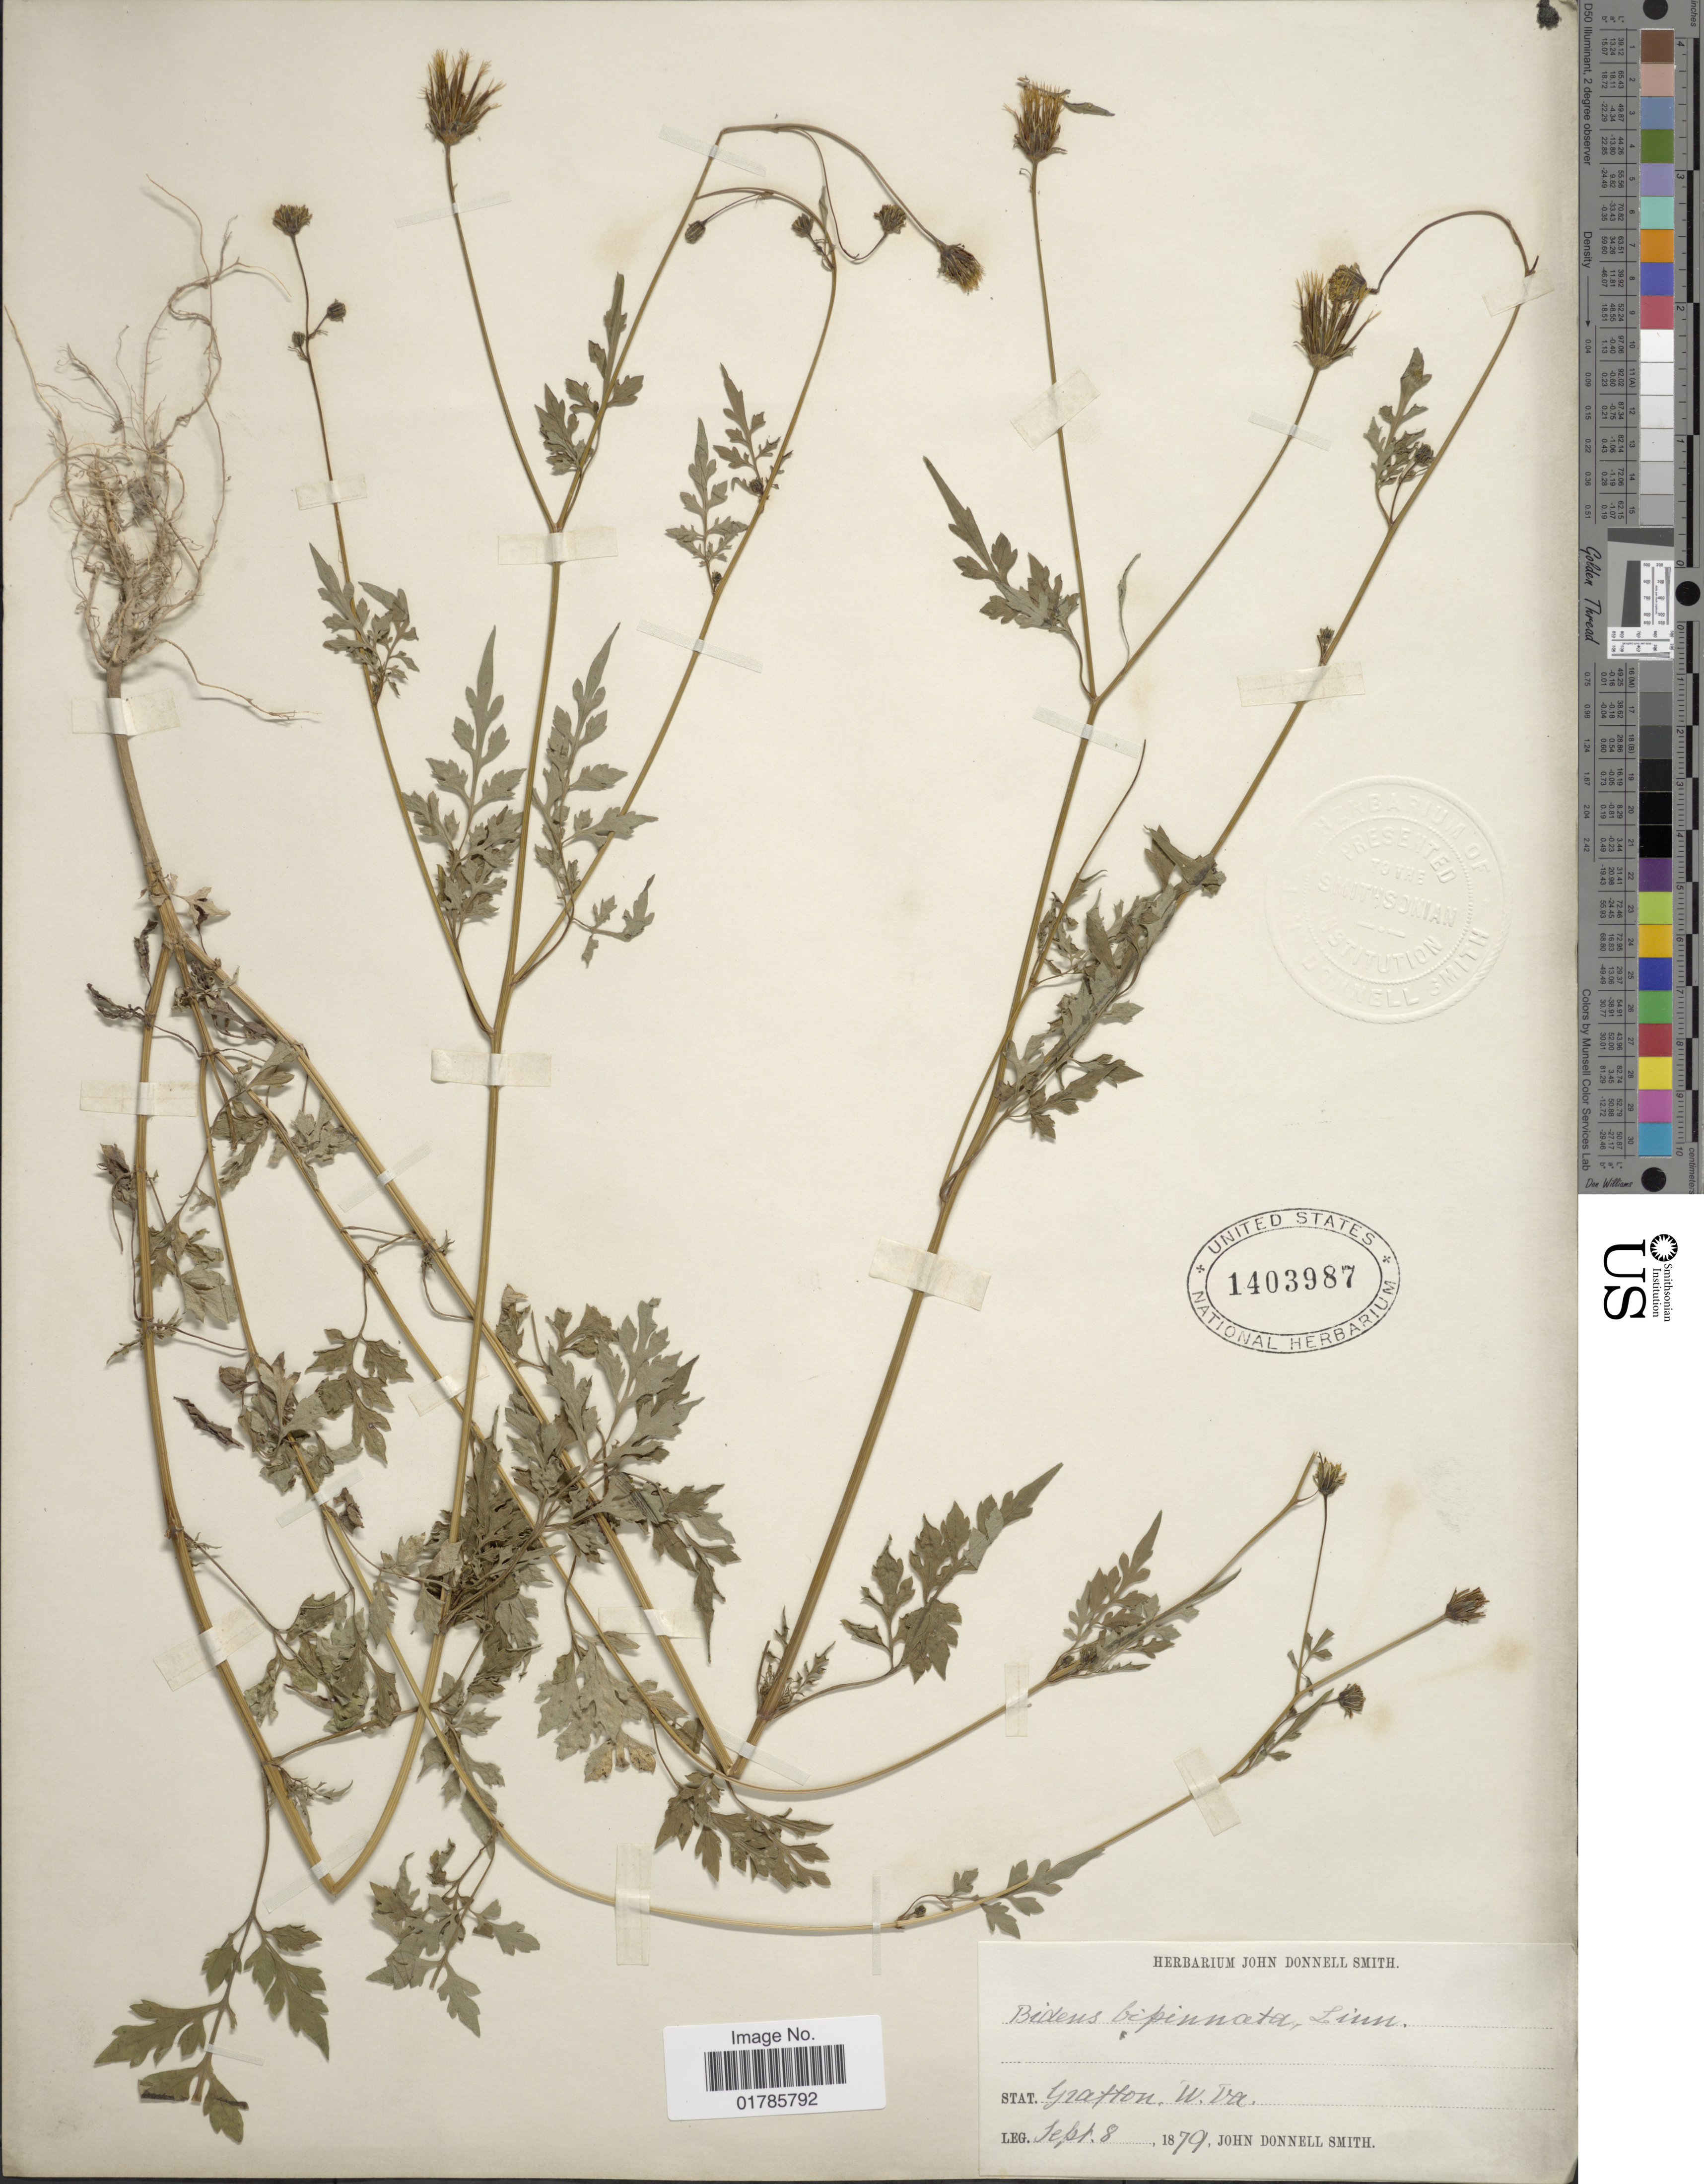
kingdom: Plantae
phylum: Tracheophyta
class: Magnoliopsida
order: Asterales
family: Asteraceae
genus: Bidens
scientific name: Bidens bipinnata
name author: L.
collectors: J. Donnell Smith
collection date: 1879-09-08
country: United States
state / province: West Virginia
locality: Gratton, W. Va.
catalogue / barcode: US 1403987